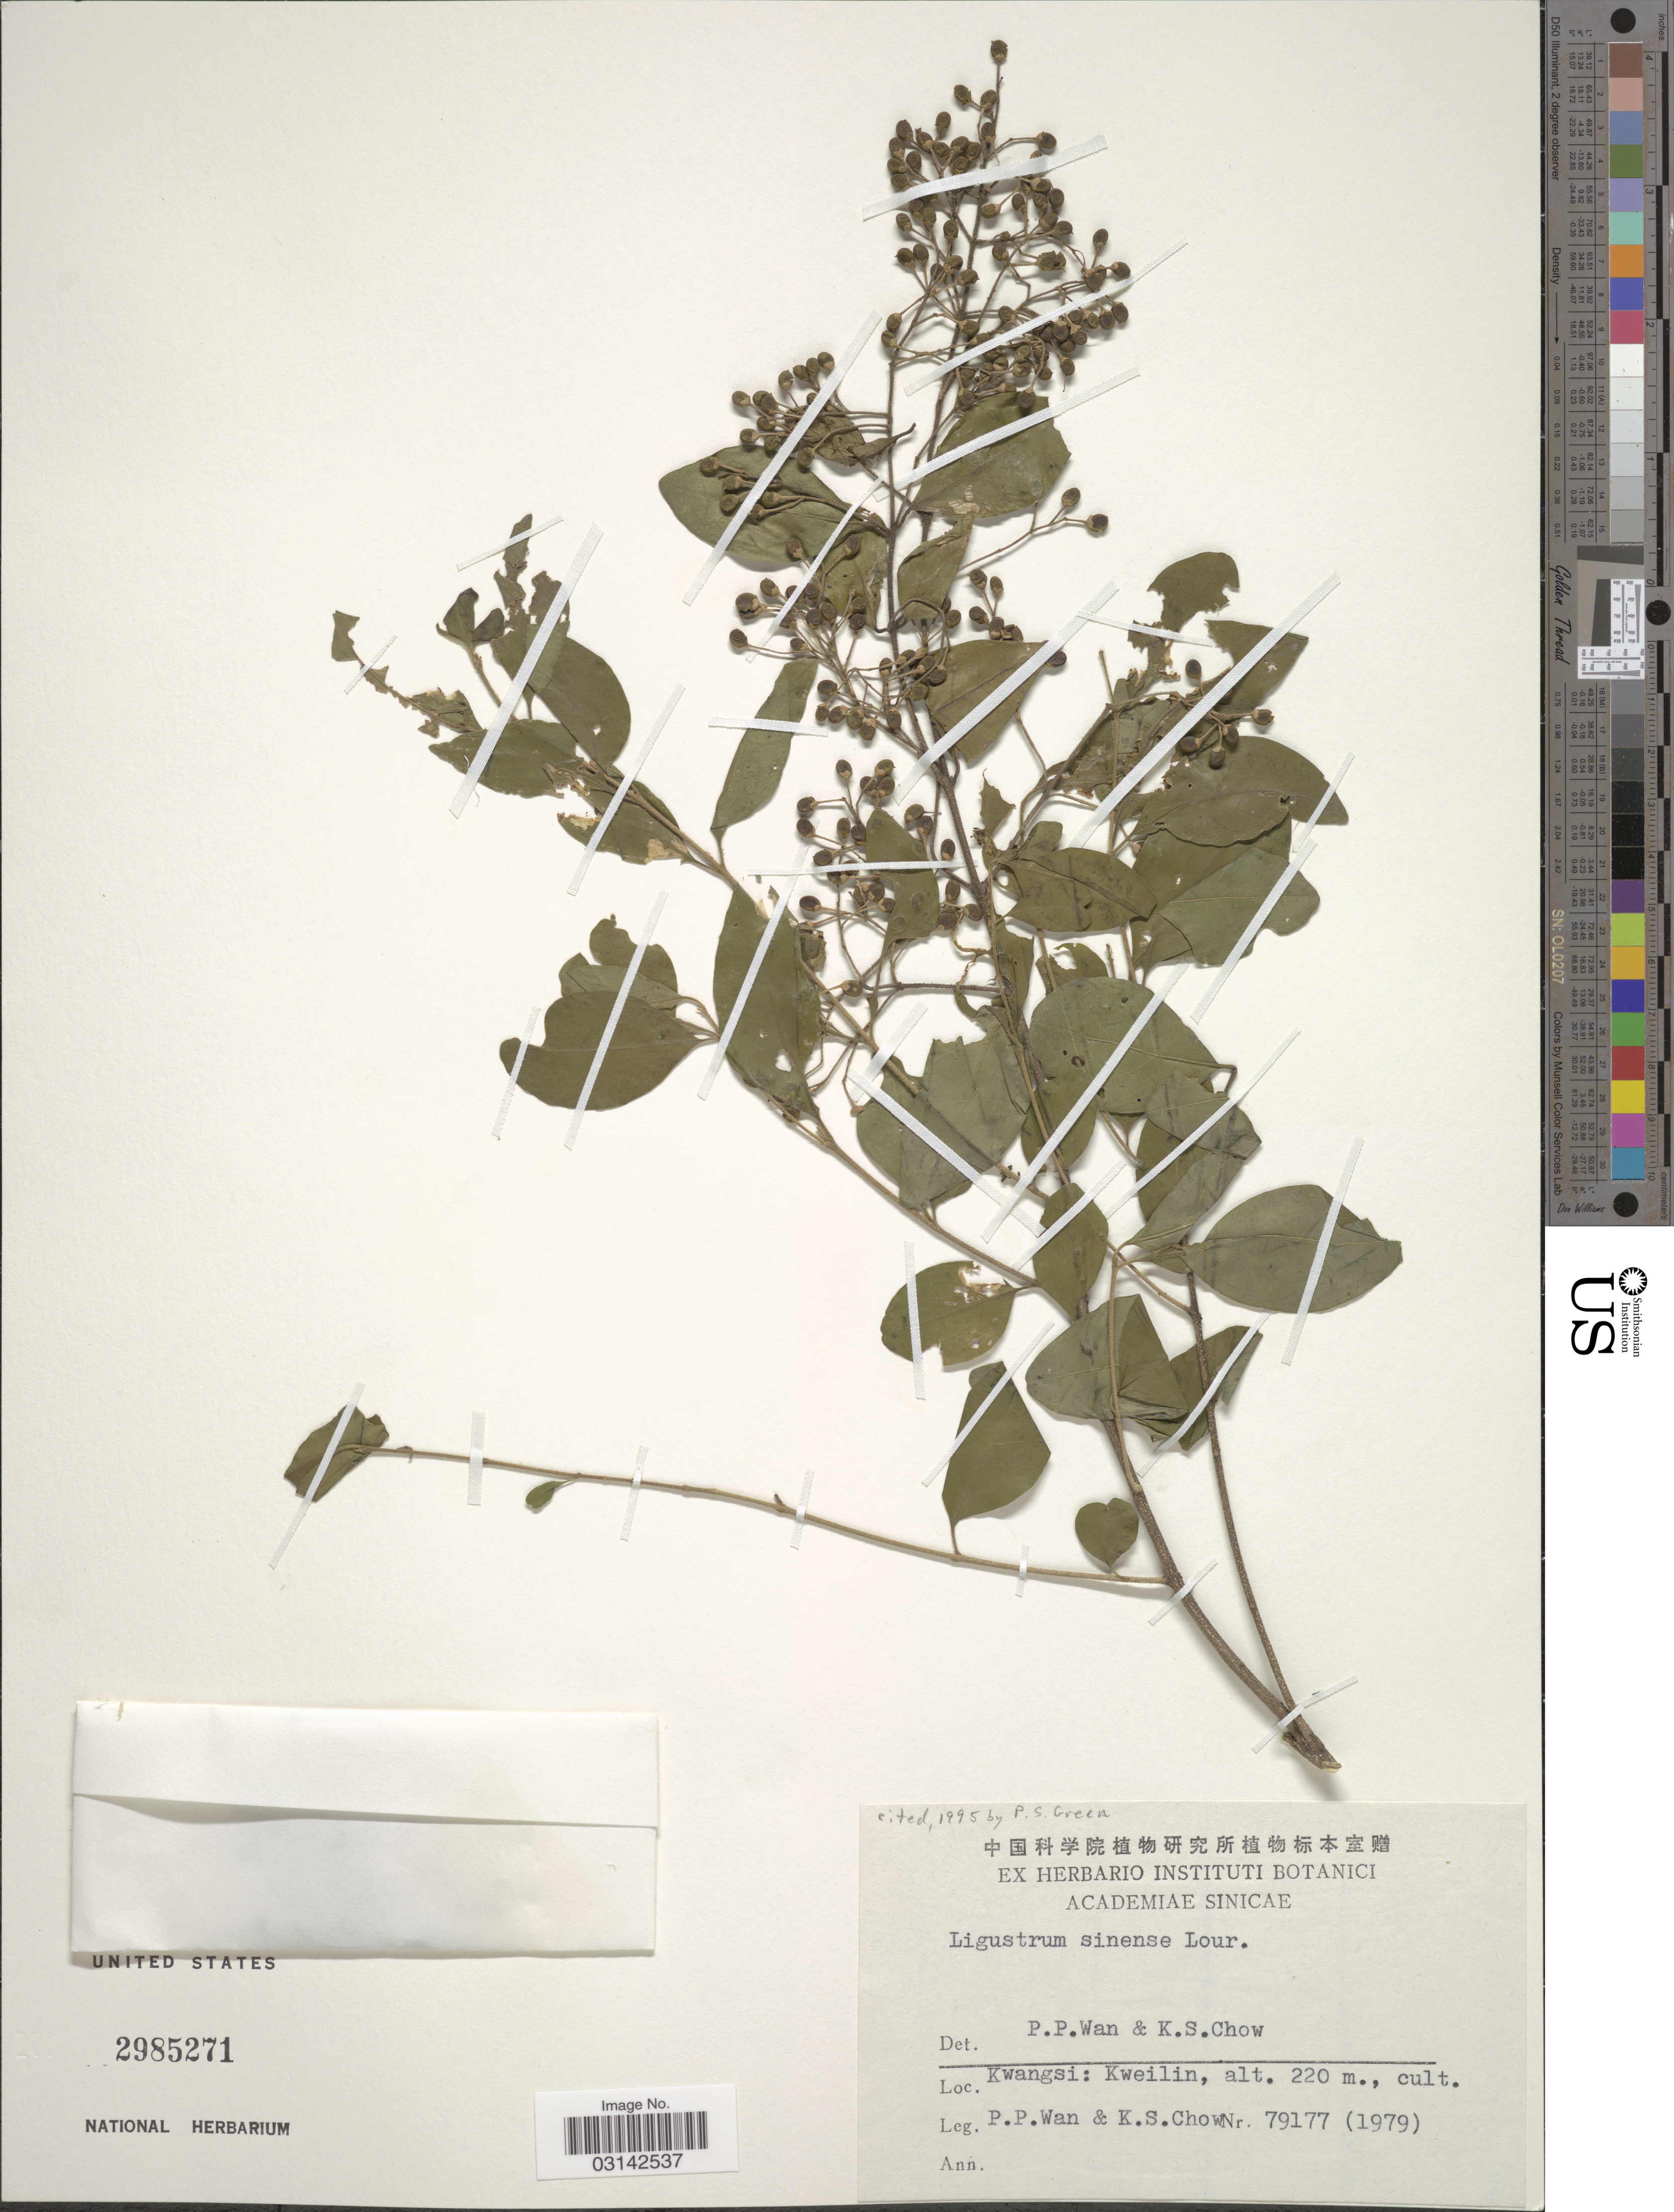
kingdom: Plantae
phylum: Tracheophyta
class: Magnoliopsida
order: Lamiales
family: Oleaceae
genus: Ligustrum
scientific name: Ligustrum sinense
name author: Lour.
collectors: P. Wan & K. S. Chow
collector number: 79177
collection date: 1979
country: China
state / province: Guangxi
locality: Kwangsi: Kweilin.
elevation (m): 220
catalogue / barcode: US 2985271